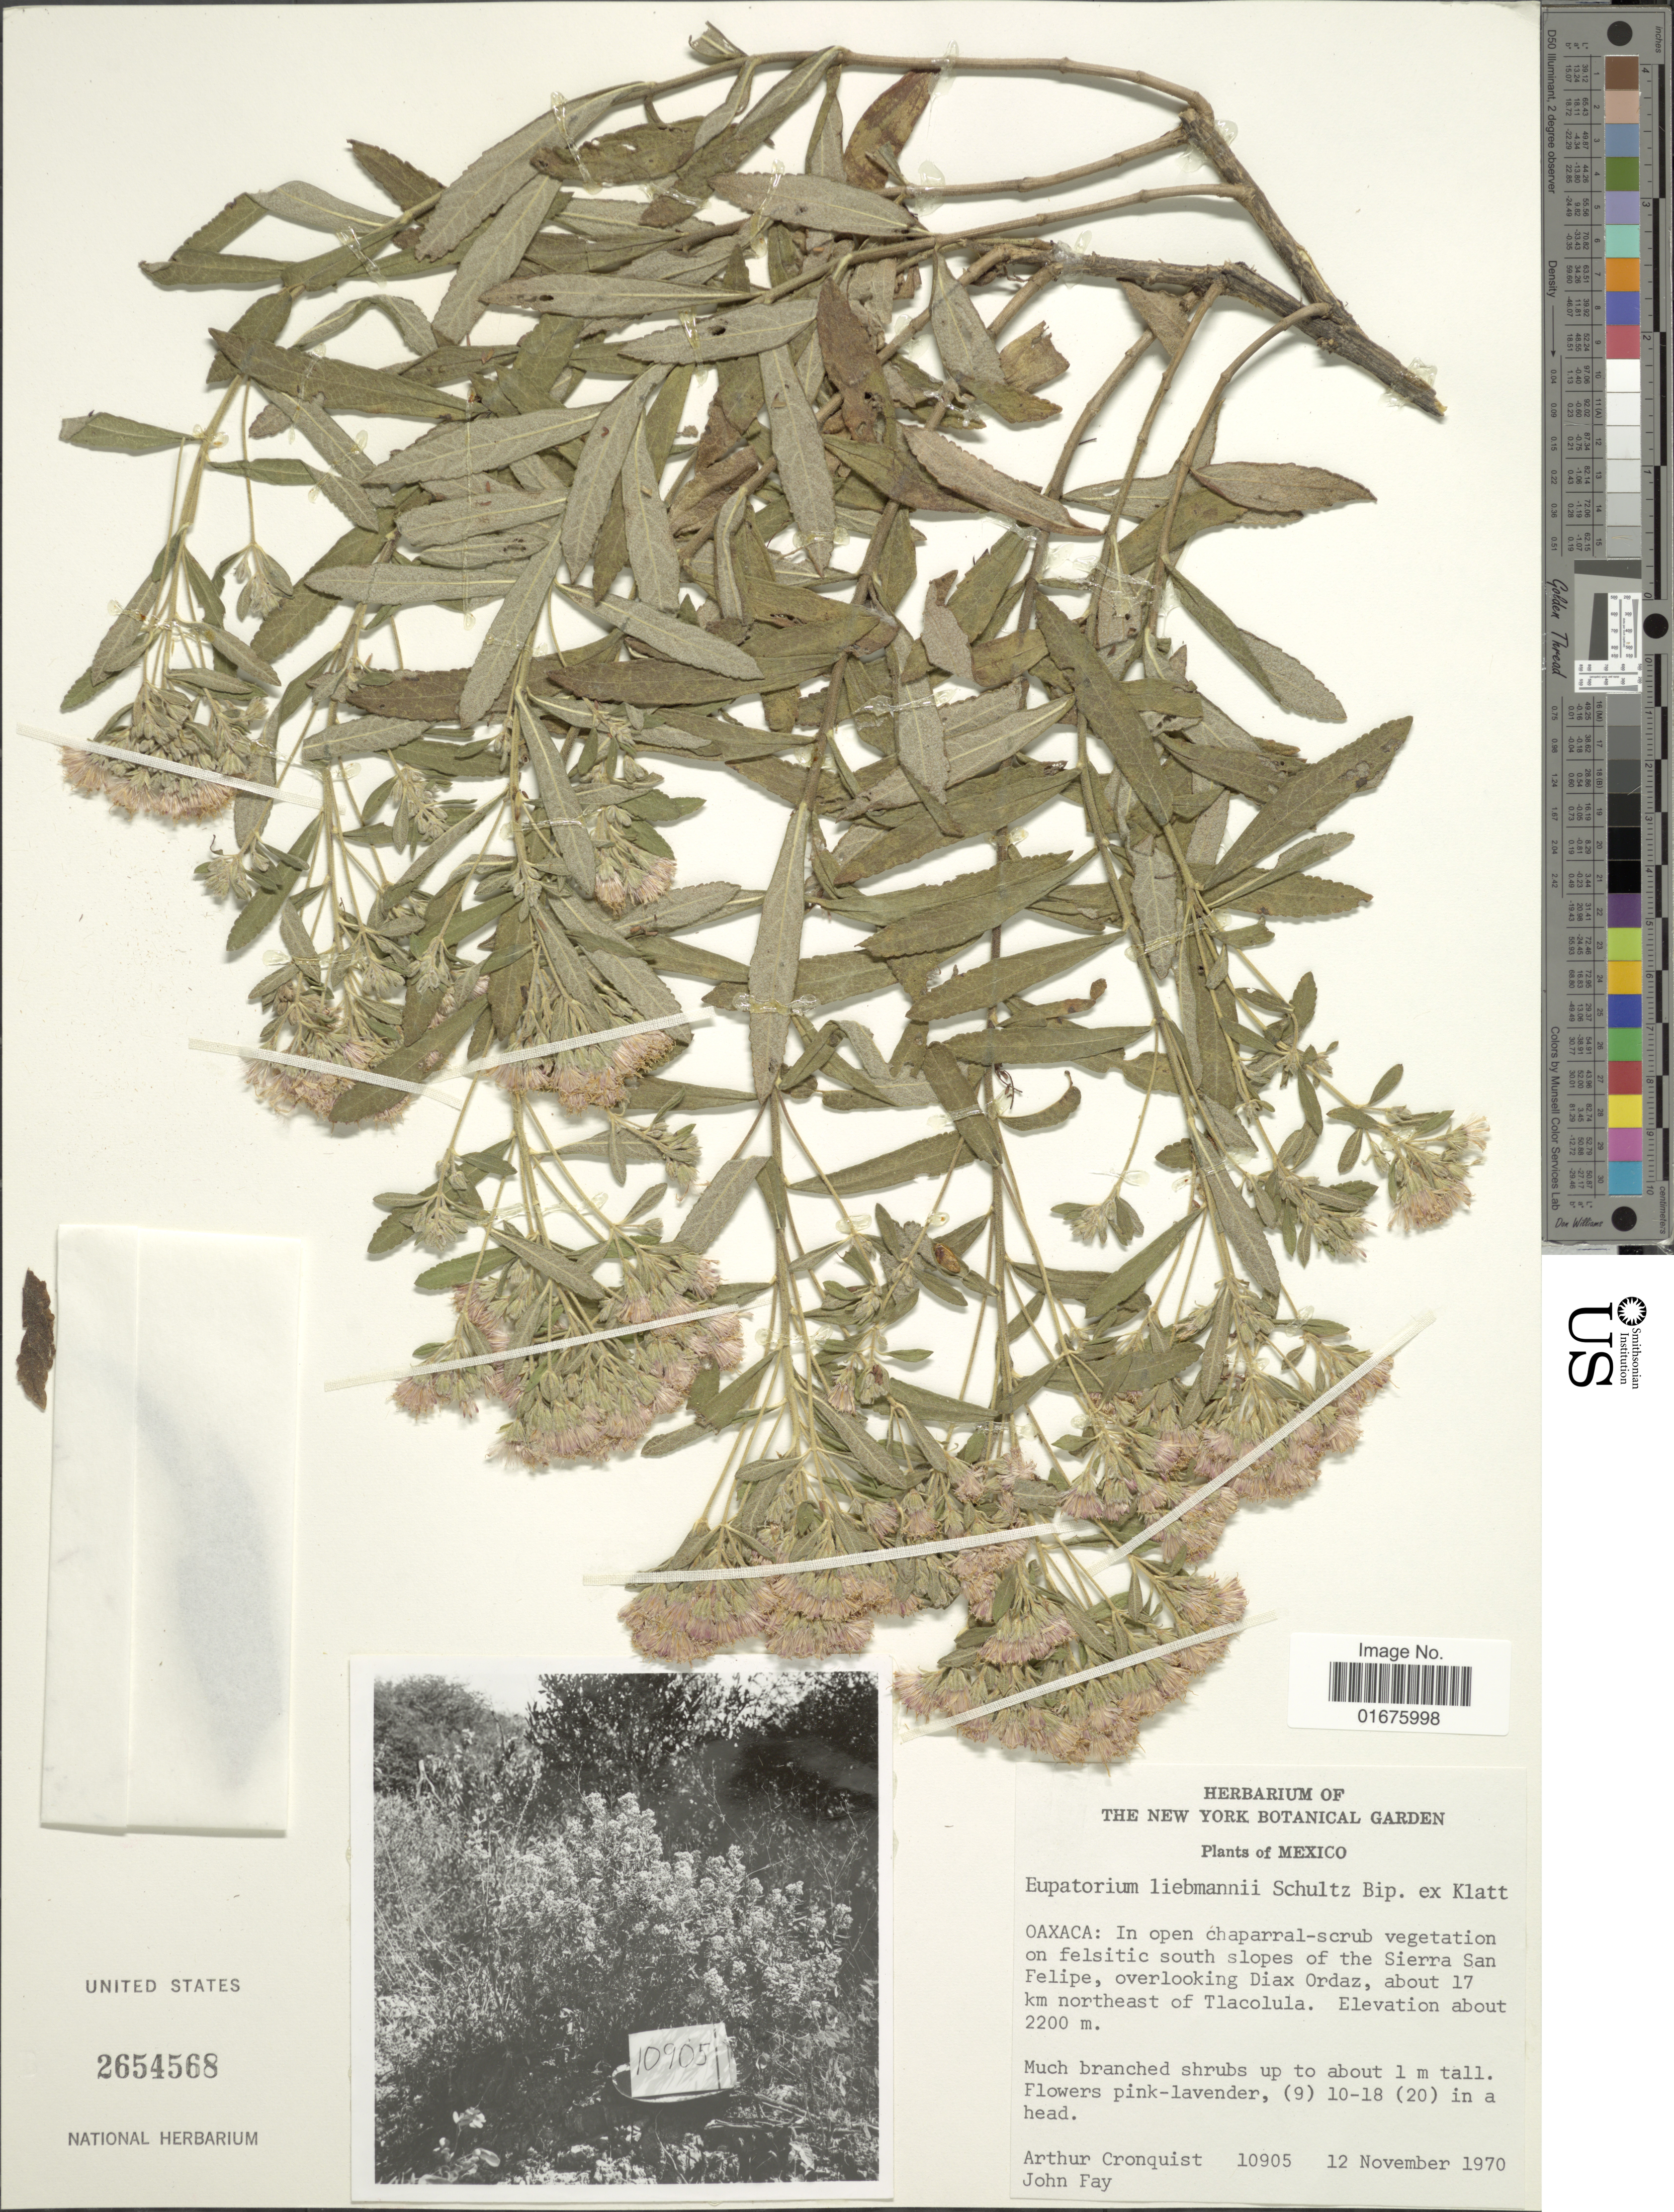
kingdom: Plantae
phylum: Tracheophyta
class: Magnoliopsida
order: Asterales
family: Asteraceae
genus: Ageratina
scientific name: Ageratina liebmannii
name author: (Sch. Bip. ex Klatt) R.M. King & H. Rob.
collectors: A. J. Cronquist & J. M. Fay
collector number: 10905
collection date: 1970-11-12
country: Mexico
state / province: Oaxaca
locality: In open chaparral-shrub vegetation on felsitic south slopes of the Sierra San Felipe, overlooking Diax Ordaz, about 17 km northeast of Tlacolula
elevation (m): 2200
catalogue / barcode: US 2654568